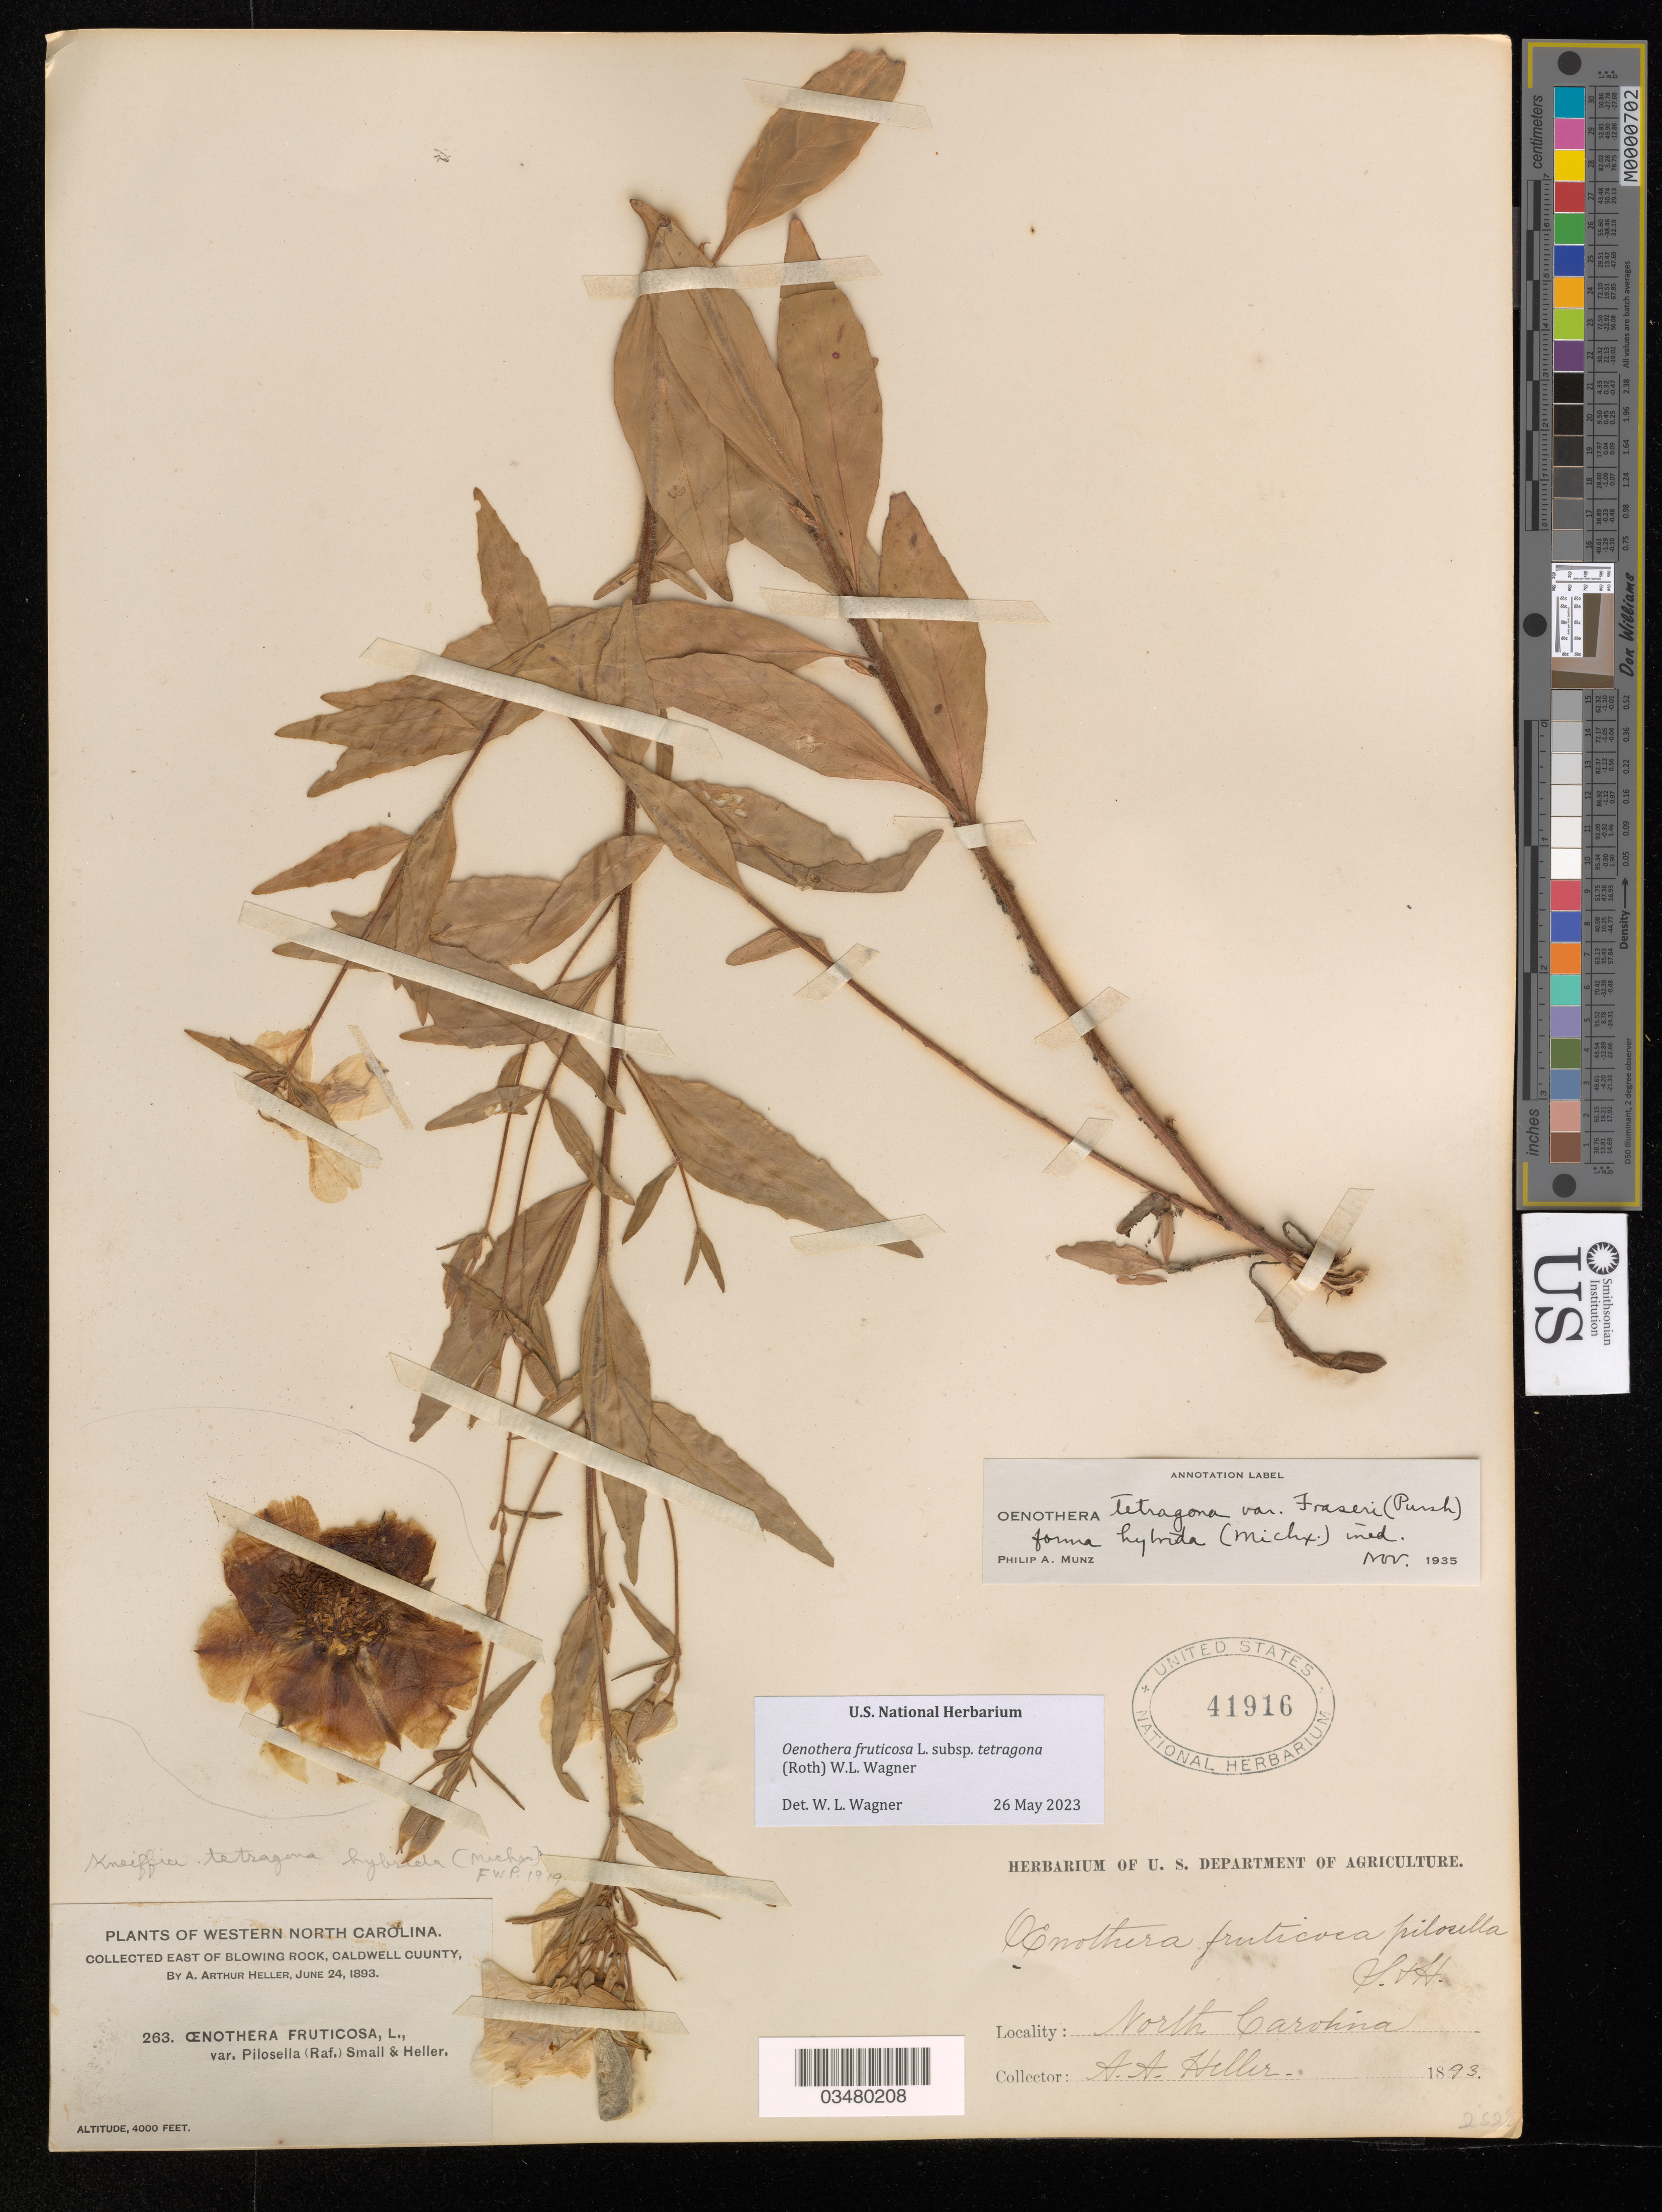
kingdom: Plantae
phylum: Tracheophyta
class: Magnoliopsida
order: Myrtales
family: Onagraceae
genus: Oenothera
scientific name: Oenothera fruticosa subsp. tetragona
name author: (Roth) W.L. Wagner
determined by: Wagner, W. L., (BOT), Smithsonian Institution - National Museum of Natural History (UNITED STATES)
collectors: A. A. Heller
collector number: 263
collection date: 1893-06-24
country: United States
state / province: North Carolina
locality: Western North Carolina. East of Blowing Rock, Caldwell County.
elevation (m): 1219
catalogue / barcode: US 41916